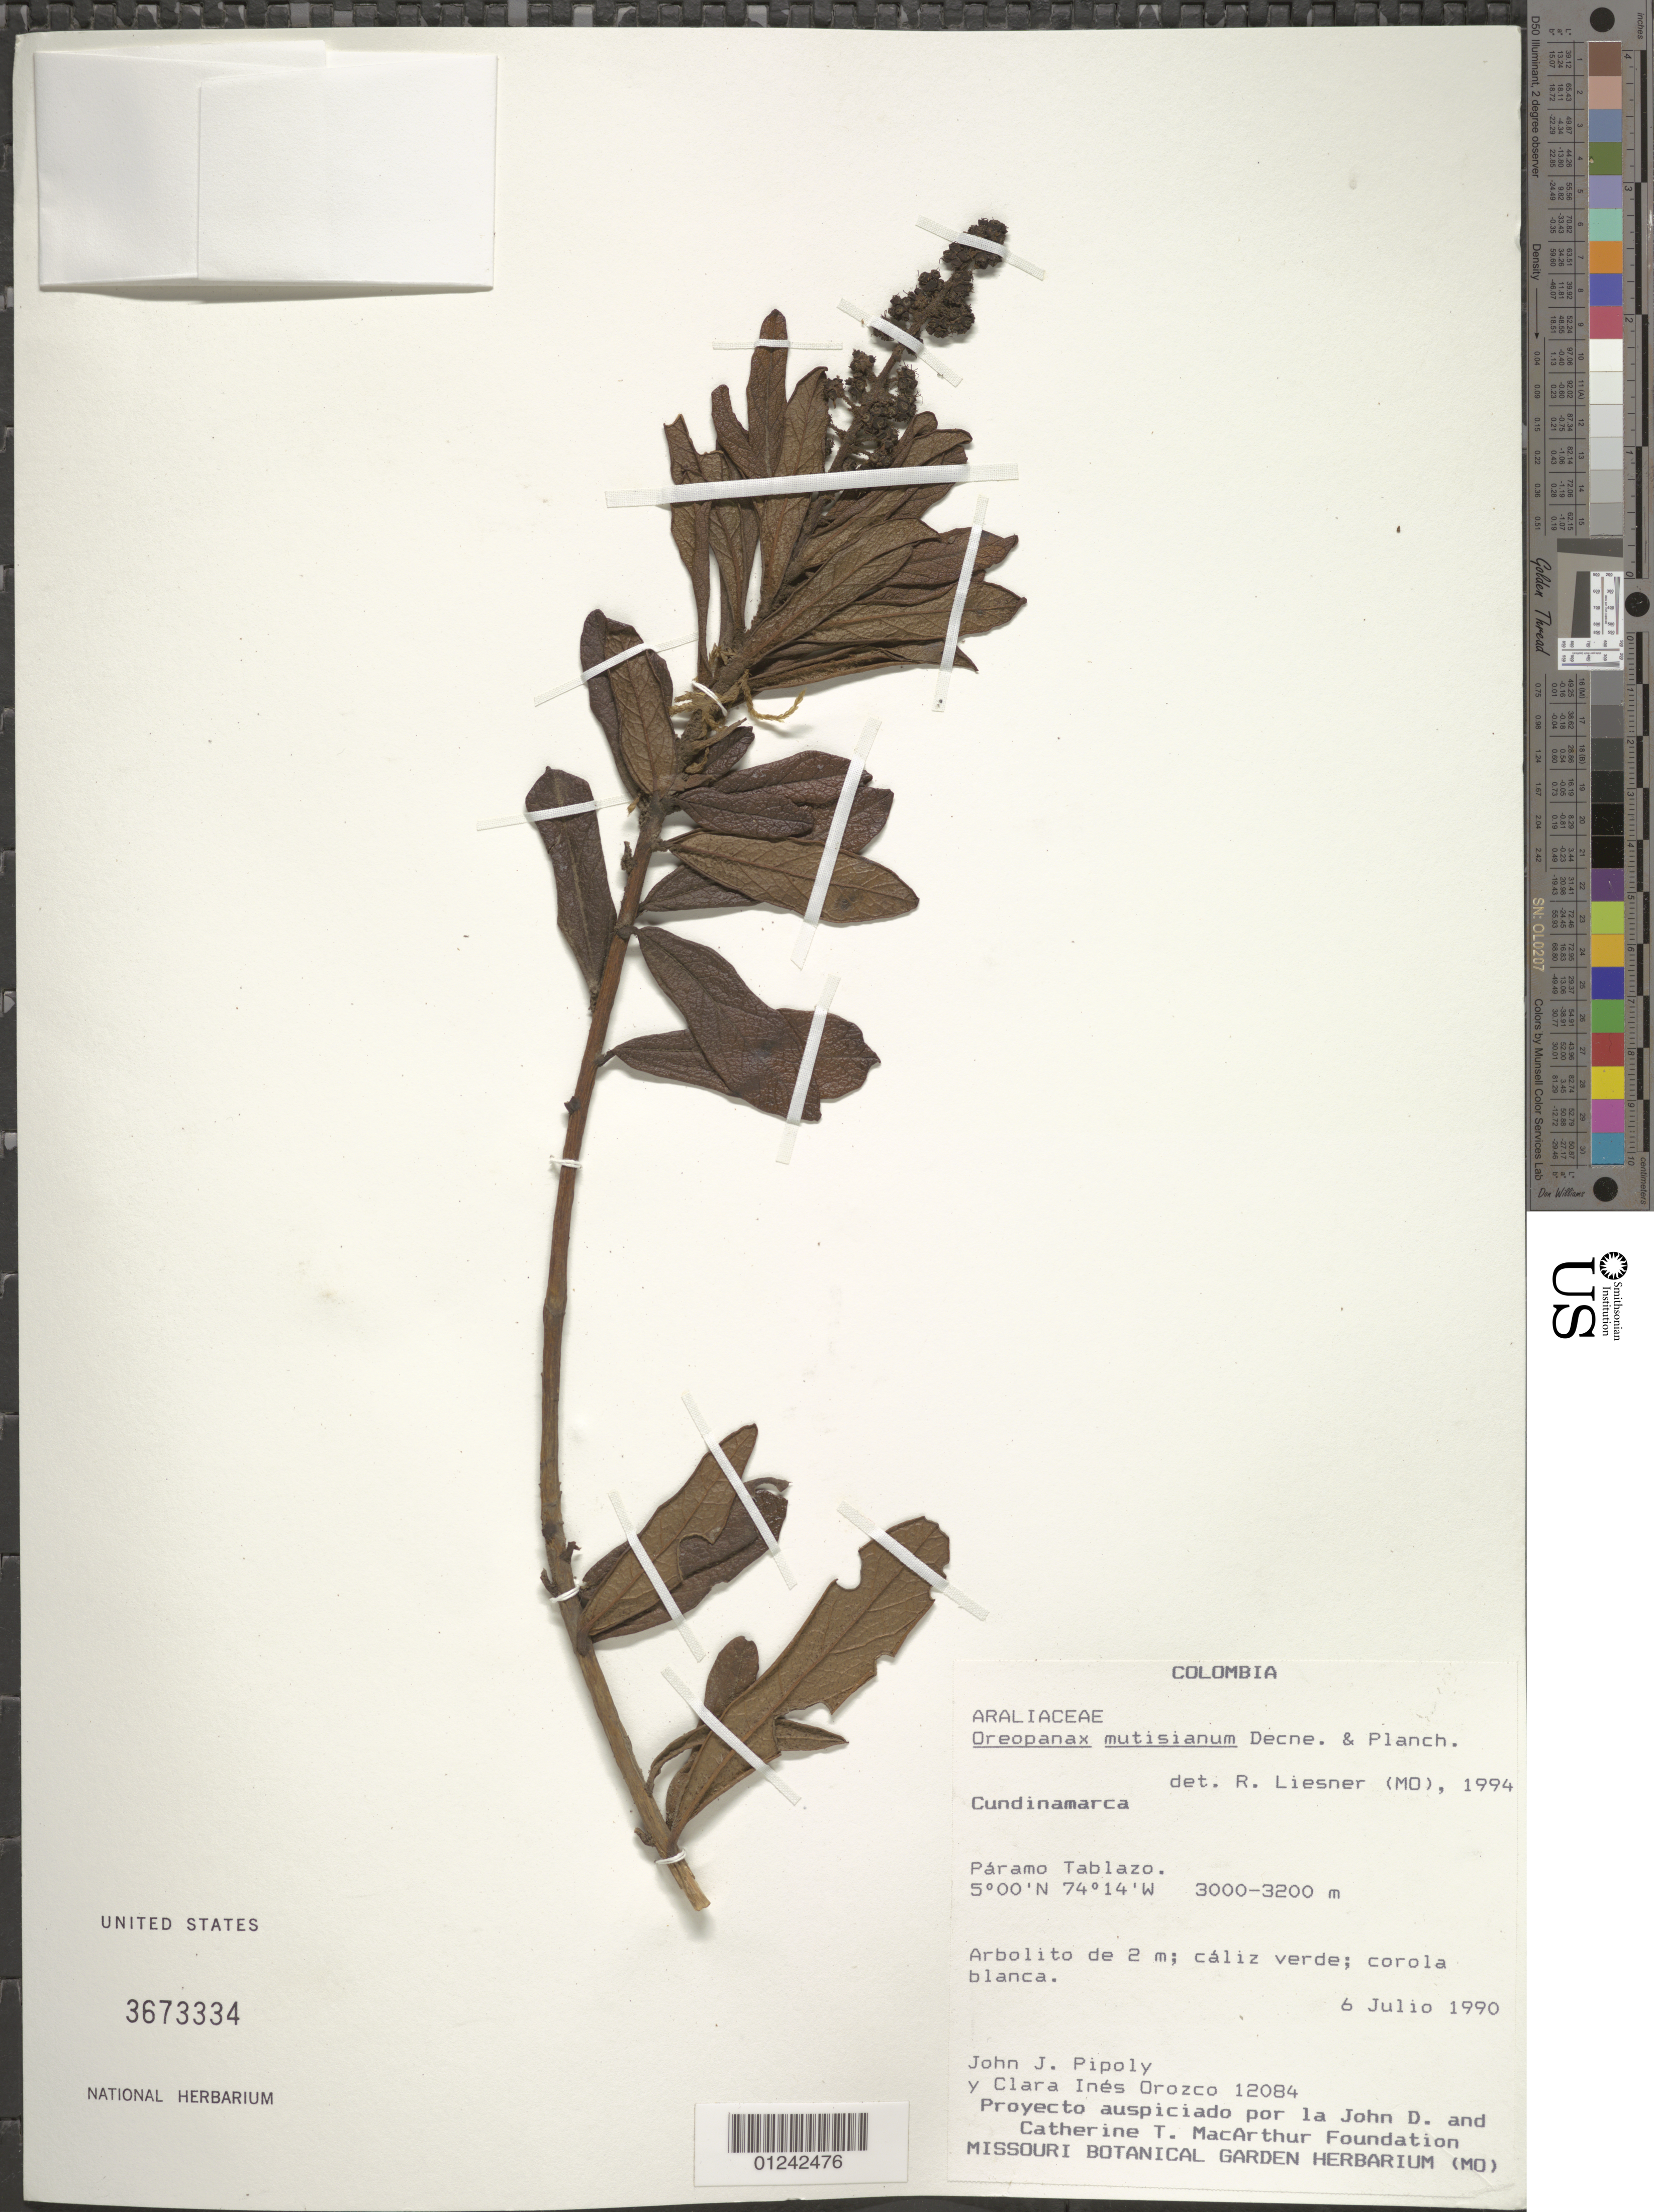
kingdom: Plantae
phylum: Tracheophyta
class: Magnoliopsida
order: Apiales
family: Araliaceae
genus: Oreopanax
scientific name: Oreopanax mutisianus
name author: (Kunth) Decne. & Planch.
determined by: Liesner, R. L.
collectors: J. Pipoly & C. I. Orozco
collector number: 12084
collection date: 1990-07-06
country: Colombia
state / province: Cundinamarca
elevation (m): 3000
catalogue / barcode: US 3673334